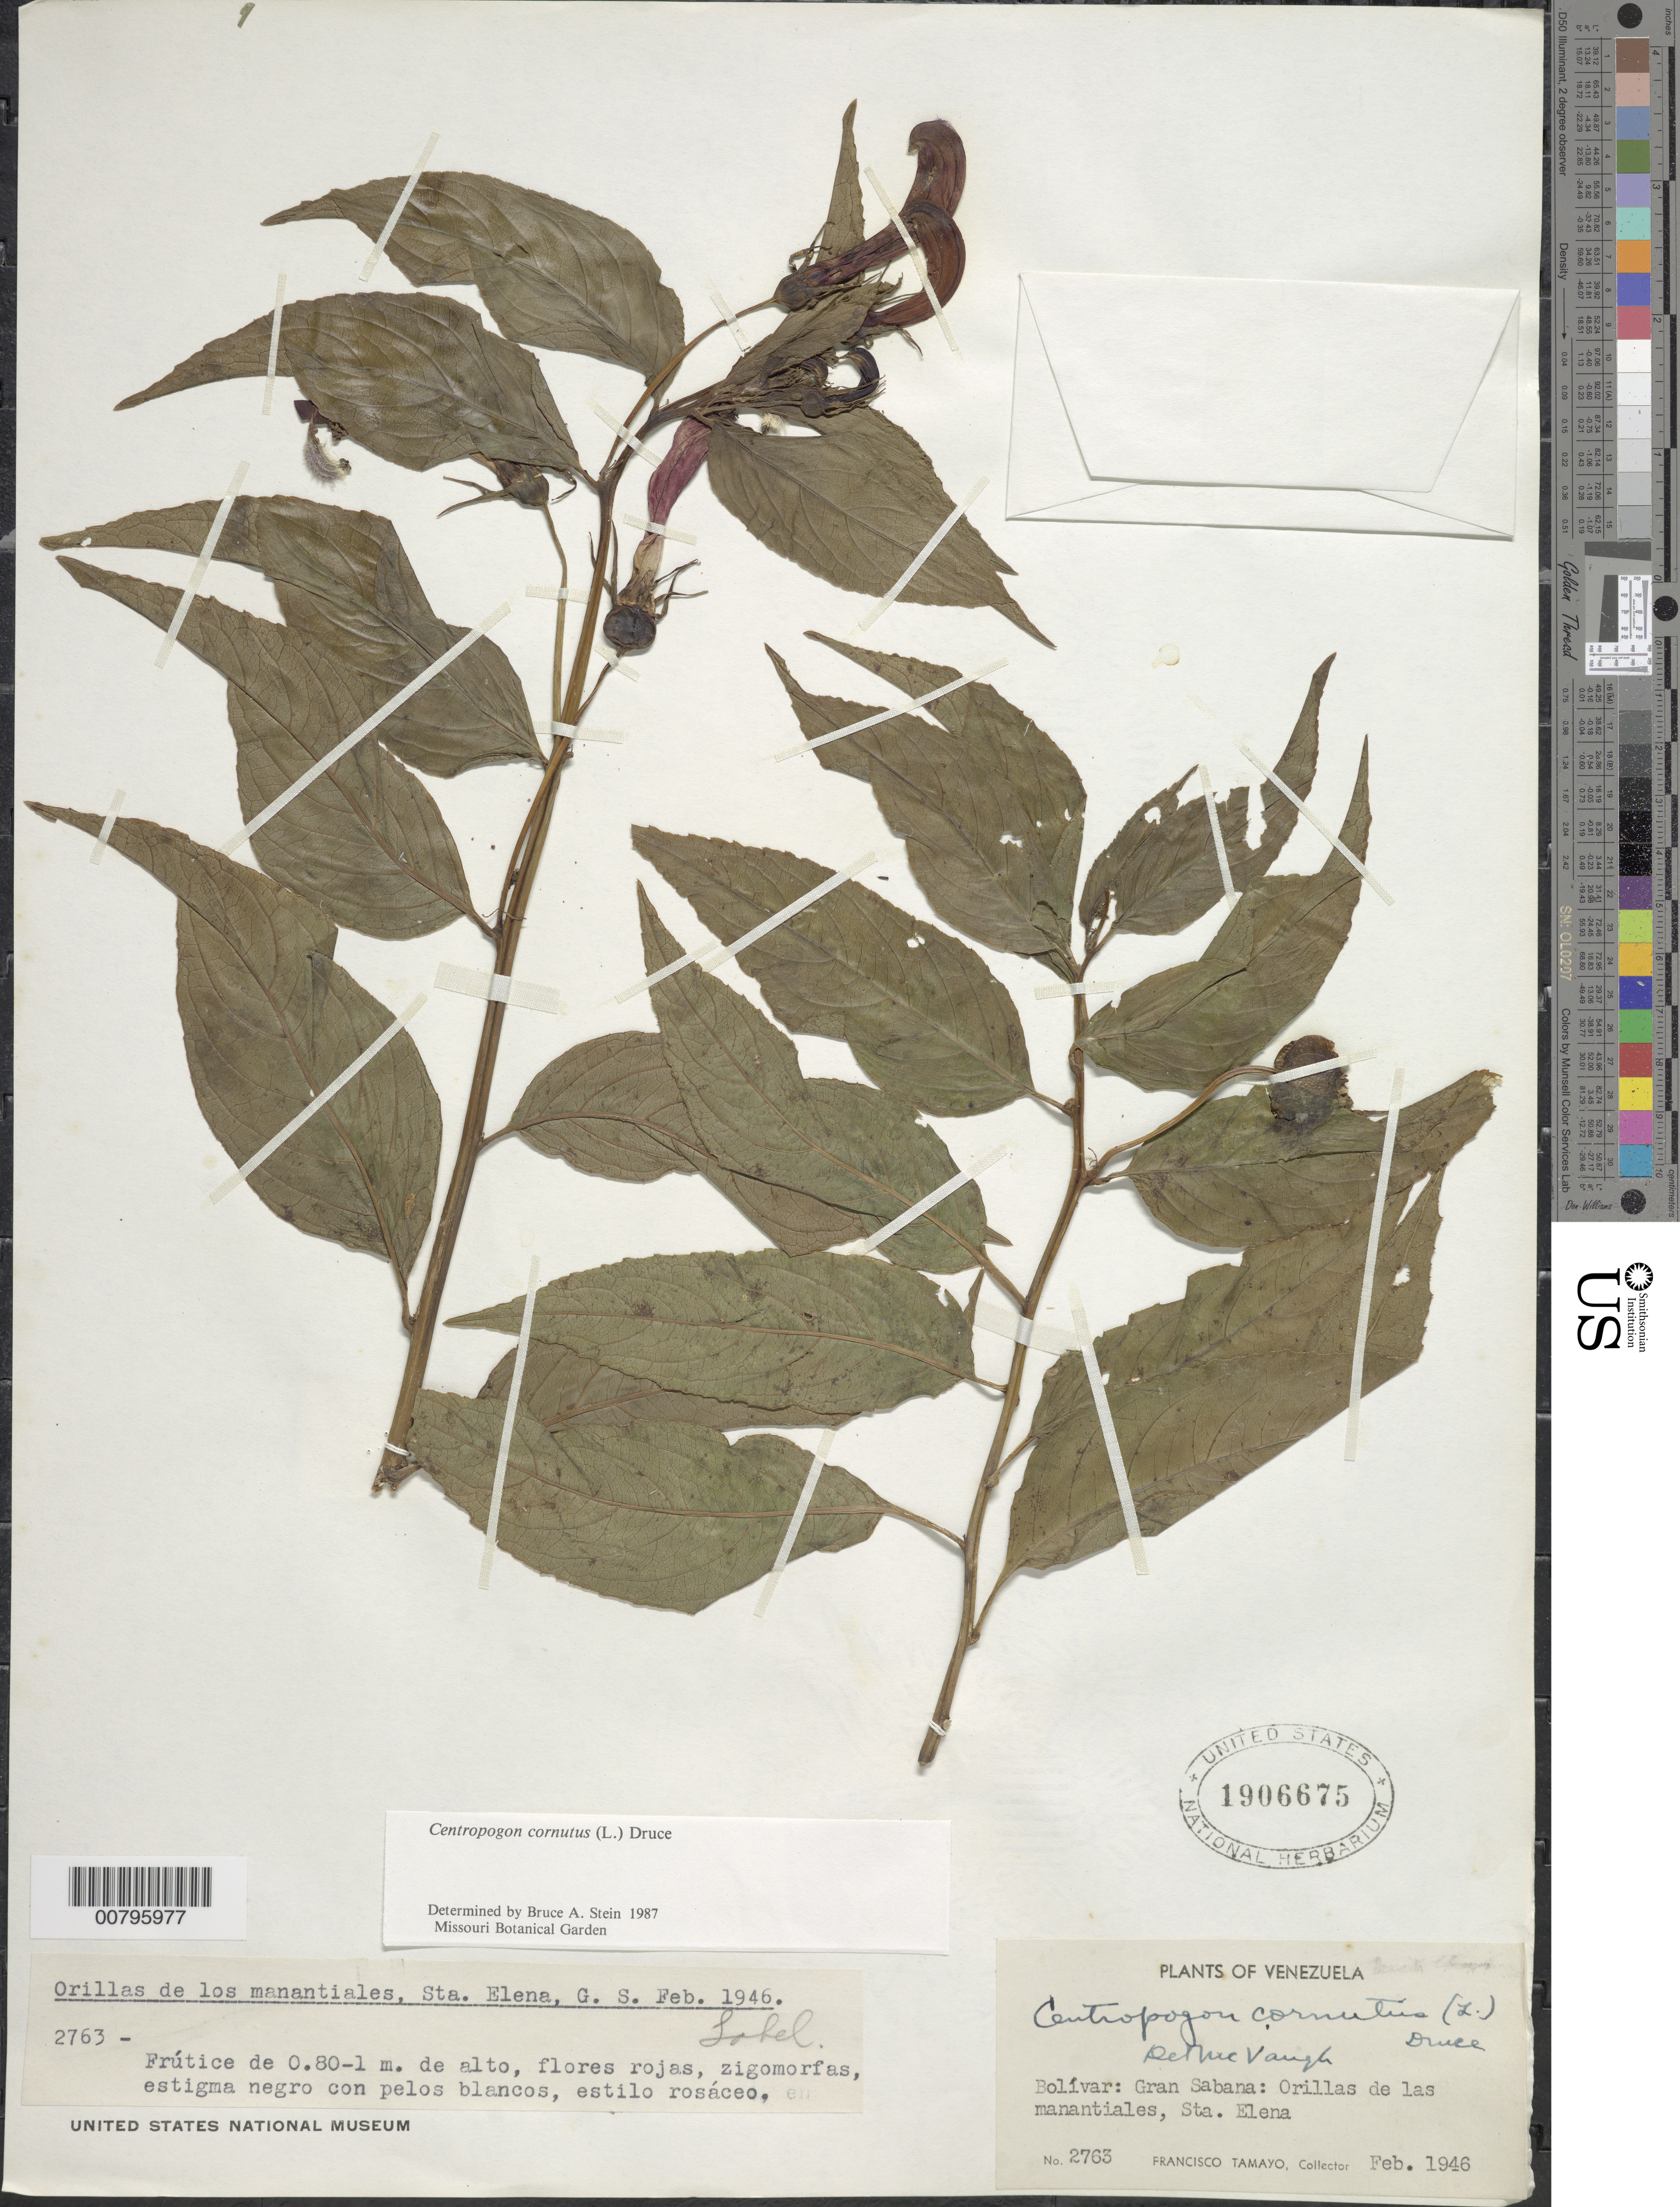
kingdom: Plantae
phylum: Tracheophyta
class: Magnoliopsida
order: Asterales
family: Campanulaceae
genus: Centropogon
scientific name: Centropogon cornutus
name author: (L.) Druce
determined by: Stein, B. A., Senior Director, Climate Adaptation and Resilience, National Wildlife Federation (UNITED STATES)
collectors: F. Tamayo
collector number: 2763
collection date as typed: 13-Feb-46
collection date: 1946-02-13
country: Venezuela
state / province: Bolívar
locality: Gran Sabana, Sta. Elena, Río Uairén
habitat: Orillas de las manantiales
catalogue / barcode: US 1906675